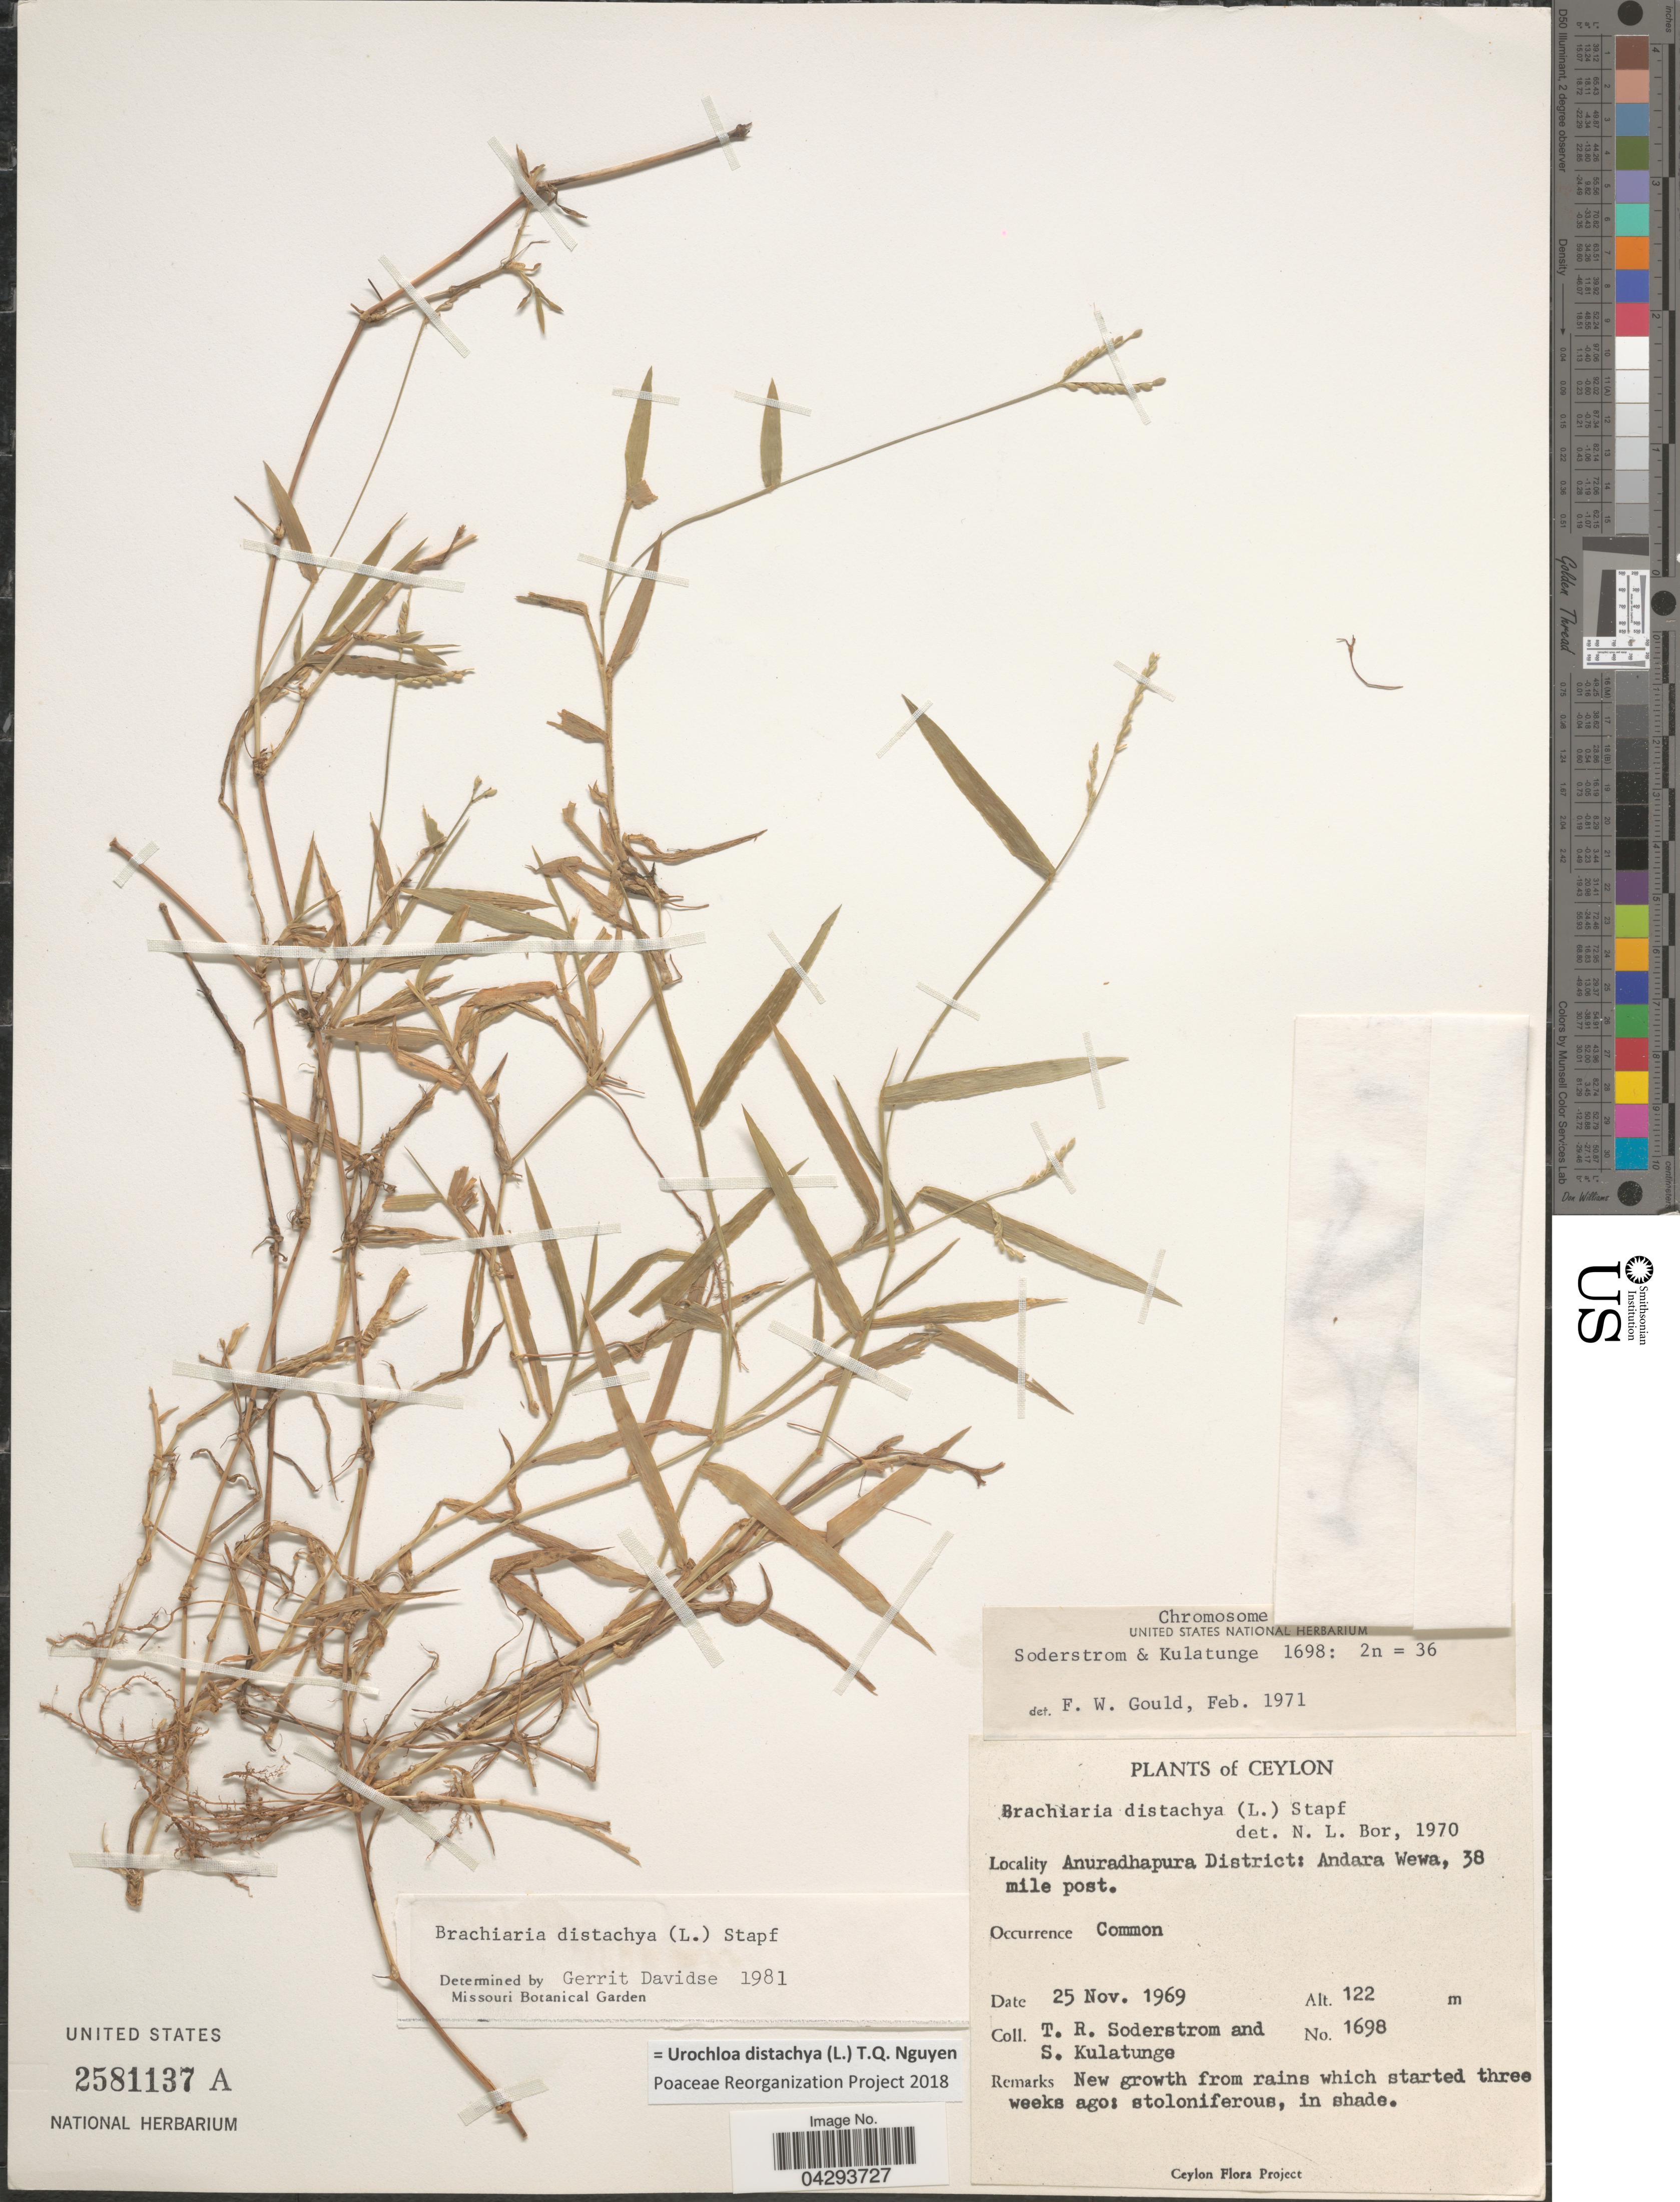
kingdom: Plantae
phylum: Tracheophyta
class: Liliopsida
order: Poales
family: Poaceae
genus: Urochloa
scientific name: Urochloa distachya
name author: (L.) T.Q. Nguyen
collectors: T. R. Soderstrom & S. Kulatunge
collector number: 1698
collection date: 1969-11-25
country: Sri Lanka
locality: Ceylon. Anuradhapura District: Andara Wewa, 38 mile post.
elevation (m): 122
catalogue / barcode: US 2581137A